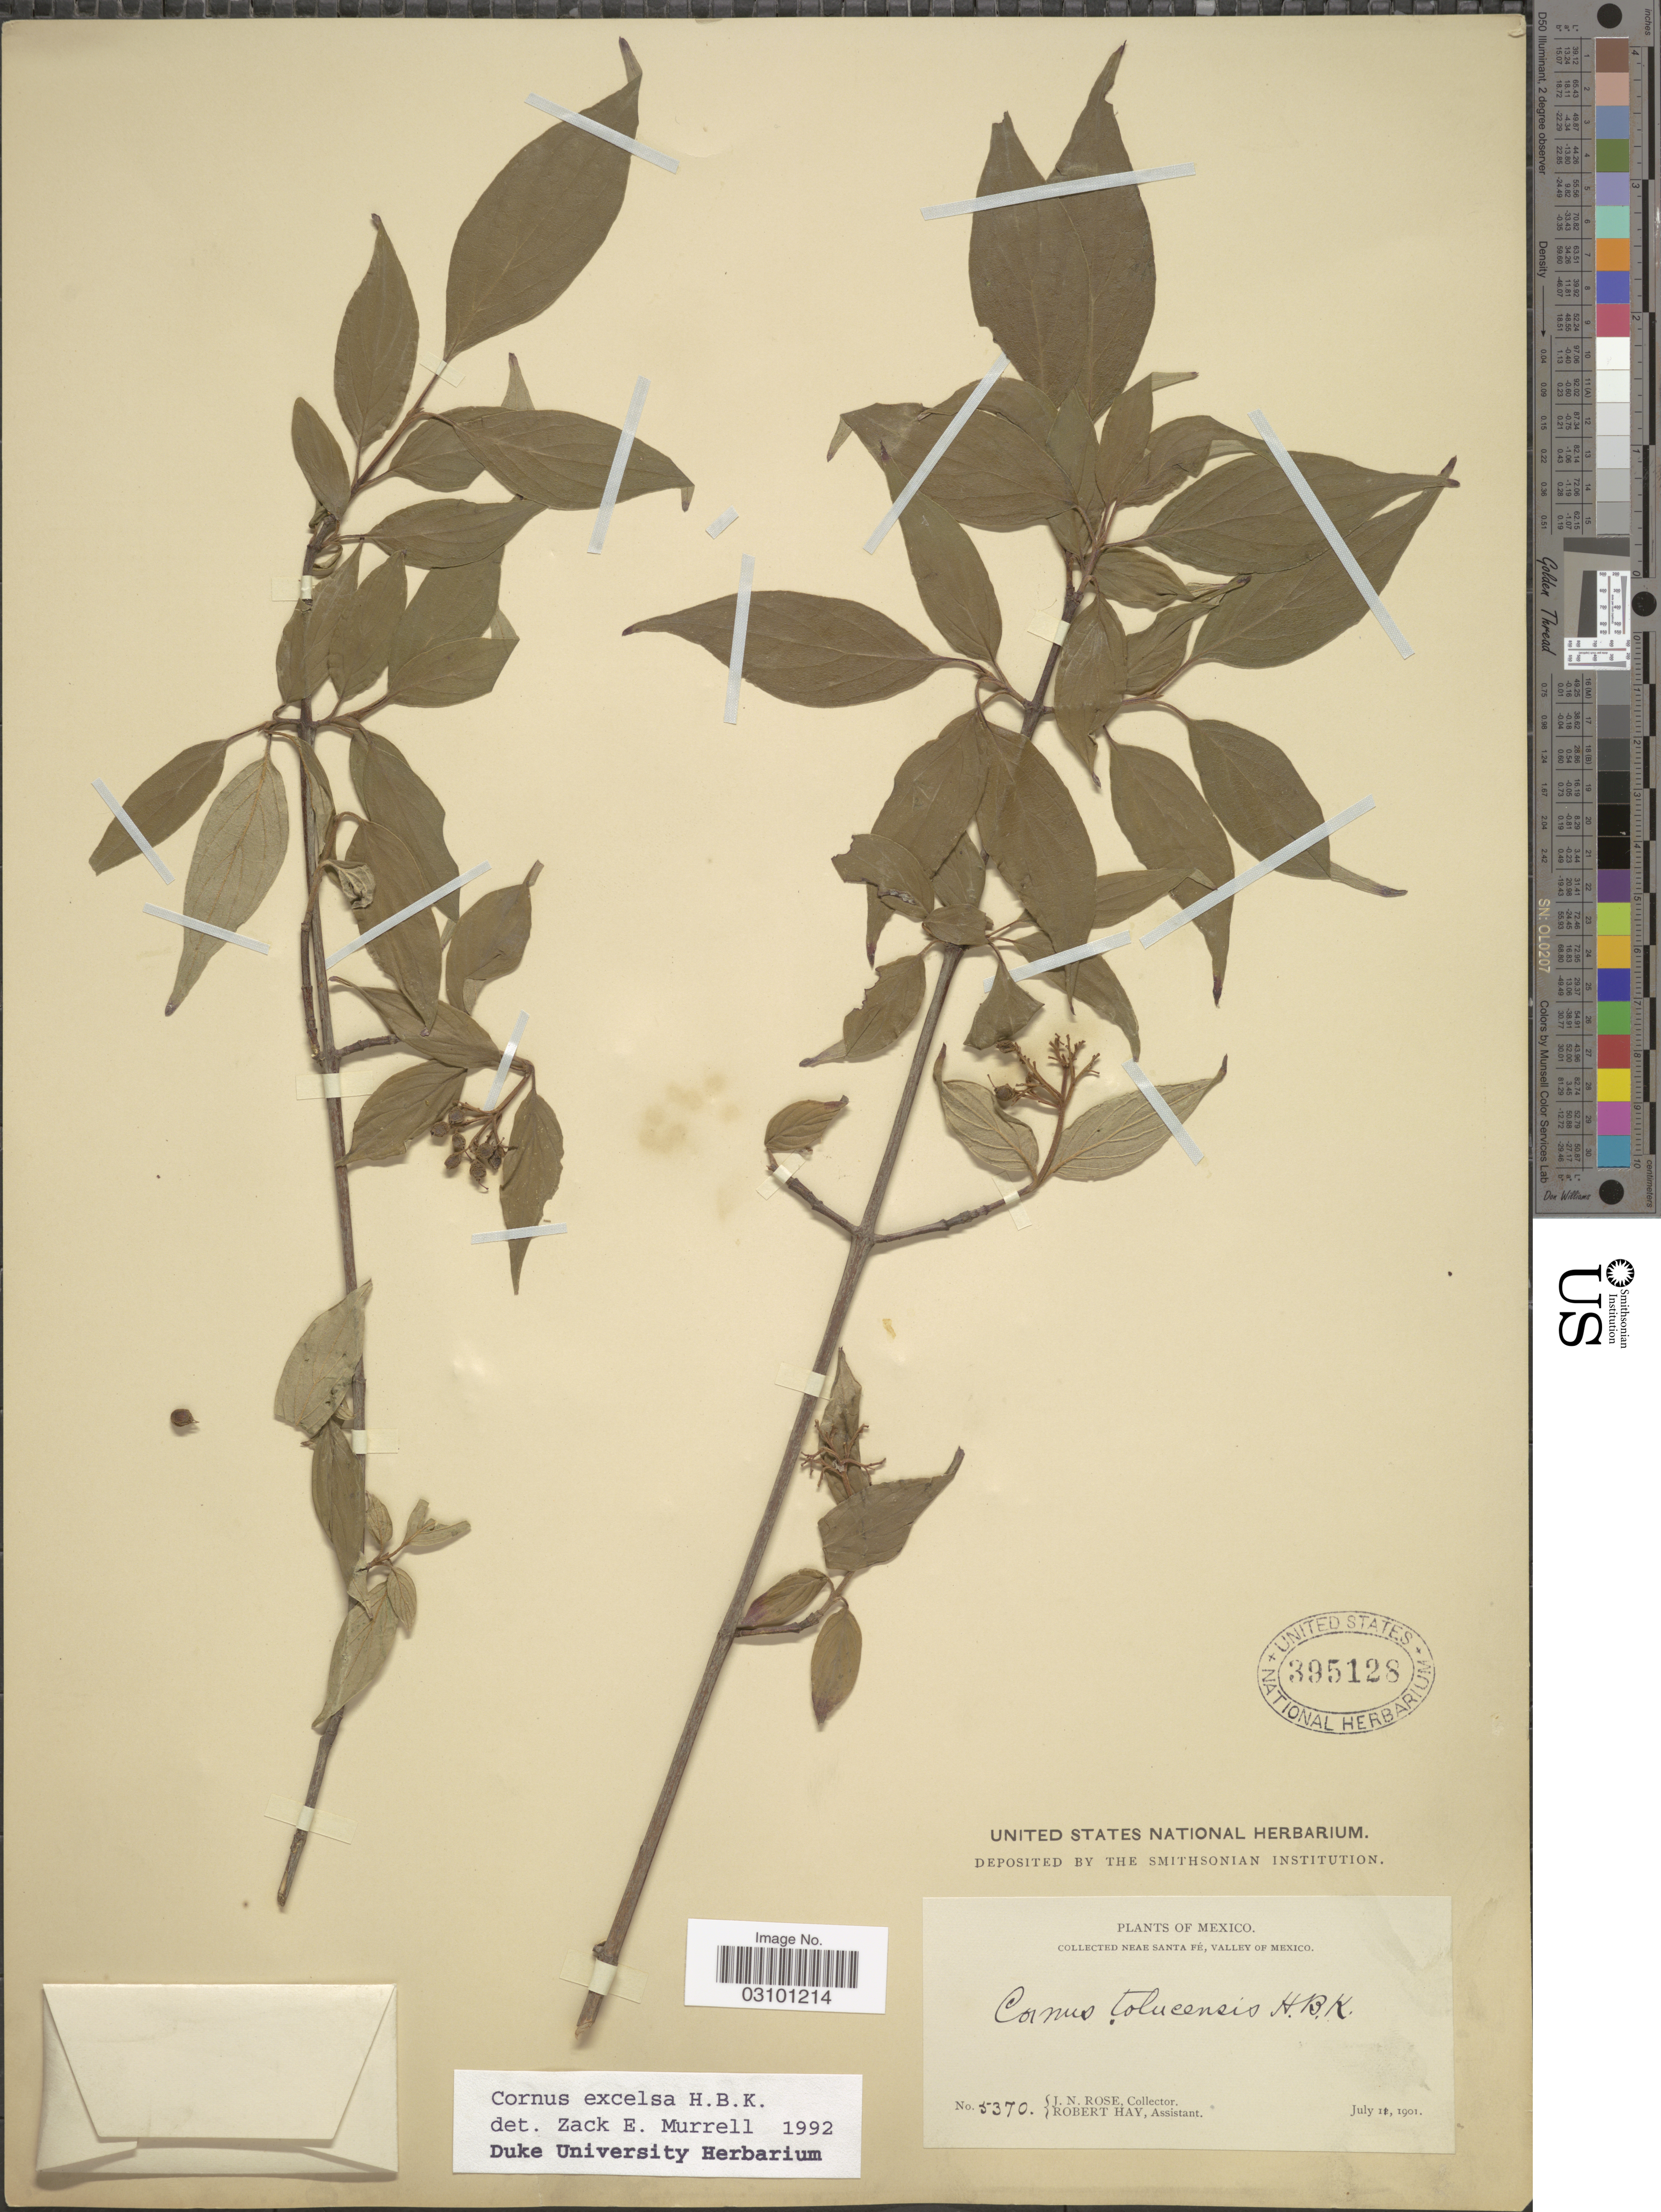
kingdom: Plantae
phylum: Tracheophyta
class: Magnoliopsida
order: Cornales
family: Cornaceae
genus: Cornus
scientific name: Cornus excelsa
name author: Kunth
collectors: J. N. Rose & R. H. Hay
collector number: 5370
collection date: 1901-06-11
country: Mexico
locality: Near Santa Fé, valley of Mexico.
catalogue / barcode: US 395128